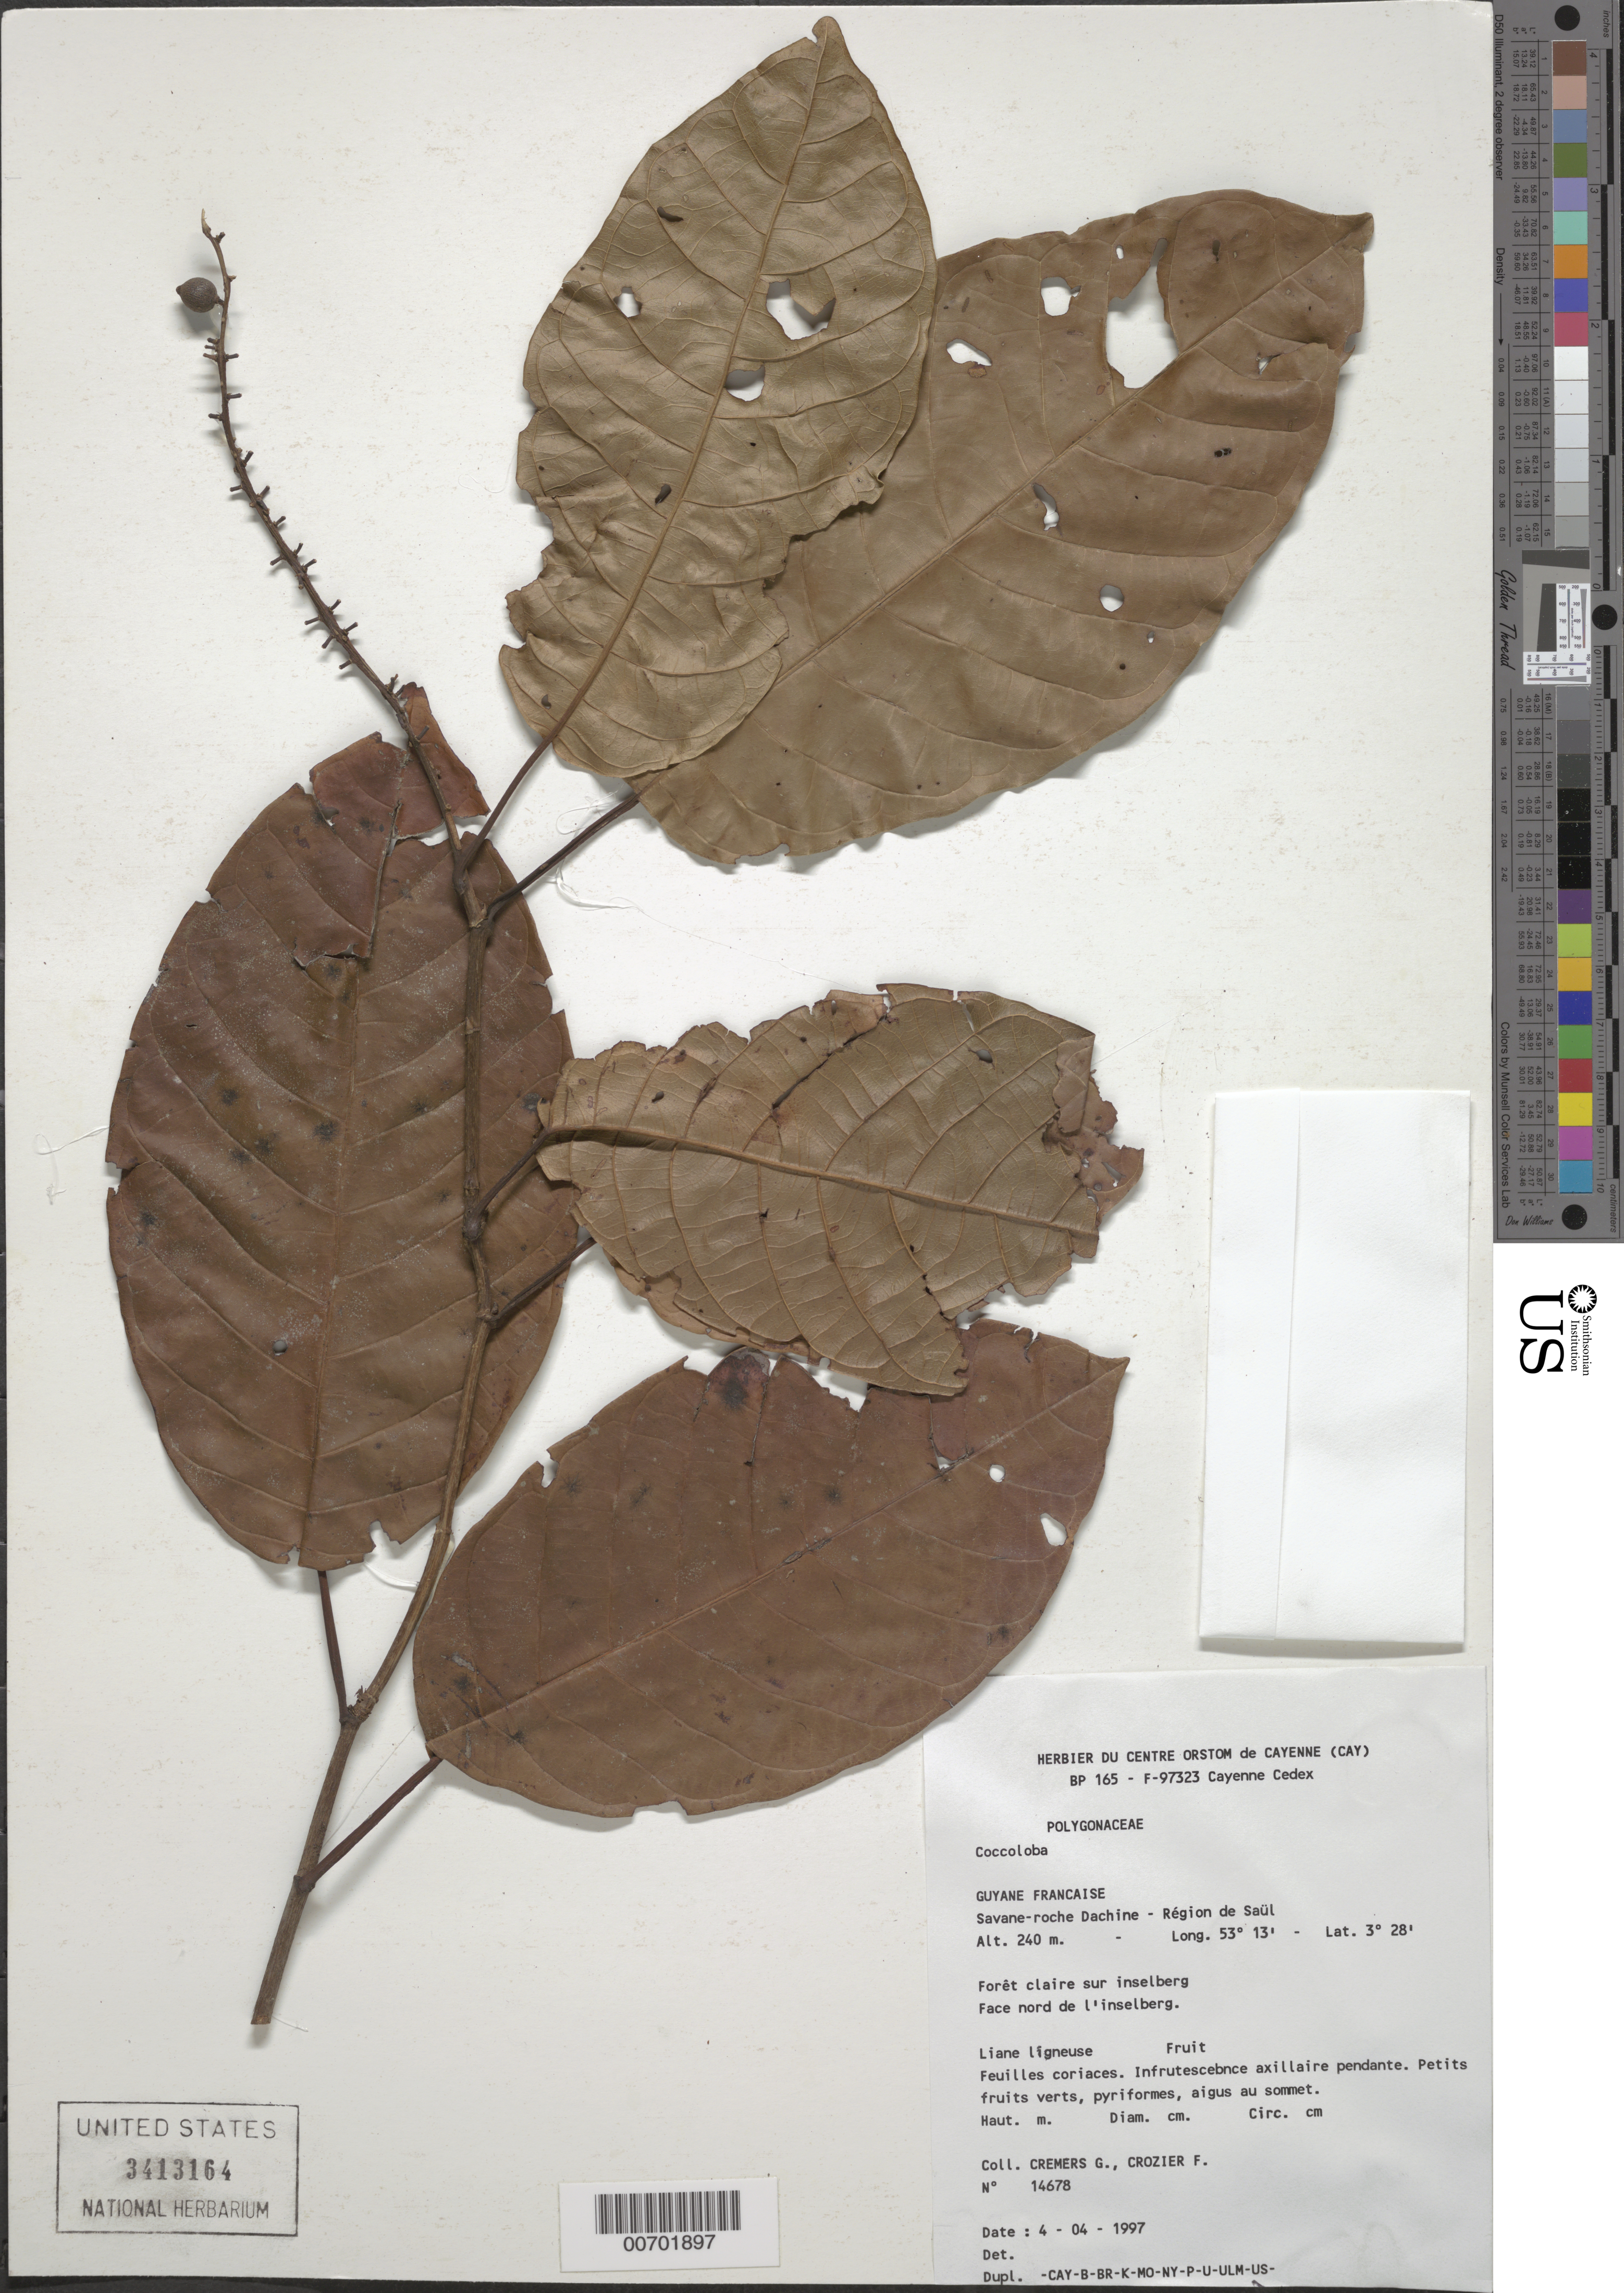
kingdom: Plantae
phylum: Tracheophyta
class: Magnoliopsida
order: Caryophyllales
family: Polygonaceae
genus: Coccoloba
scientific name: Coccoloba sp.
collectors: G. Cremers & F. Crozier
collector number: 14678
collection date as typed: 4-Apr-97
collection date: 1997-04-04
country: French Guiana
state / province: Saint-Laurent-du-Maroni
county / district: Saül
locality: Saül, savane-roche Dachine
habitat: Forêt claire sur inselberg. Face nord de l 'inselberg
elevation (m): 240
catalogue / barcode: US 3413164